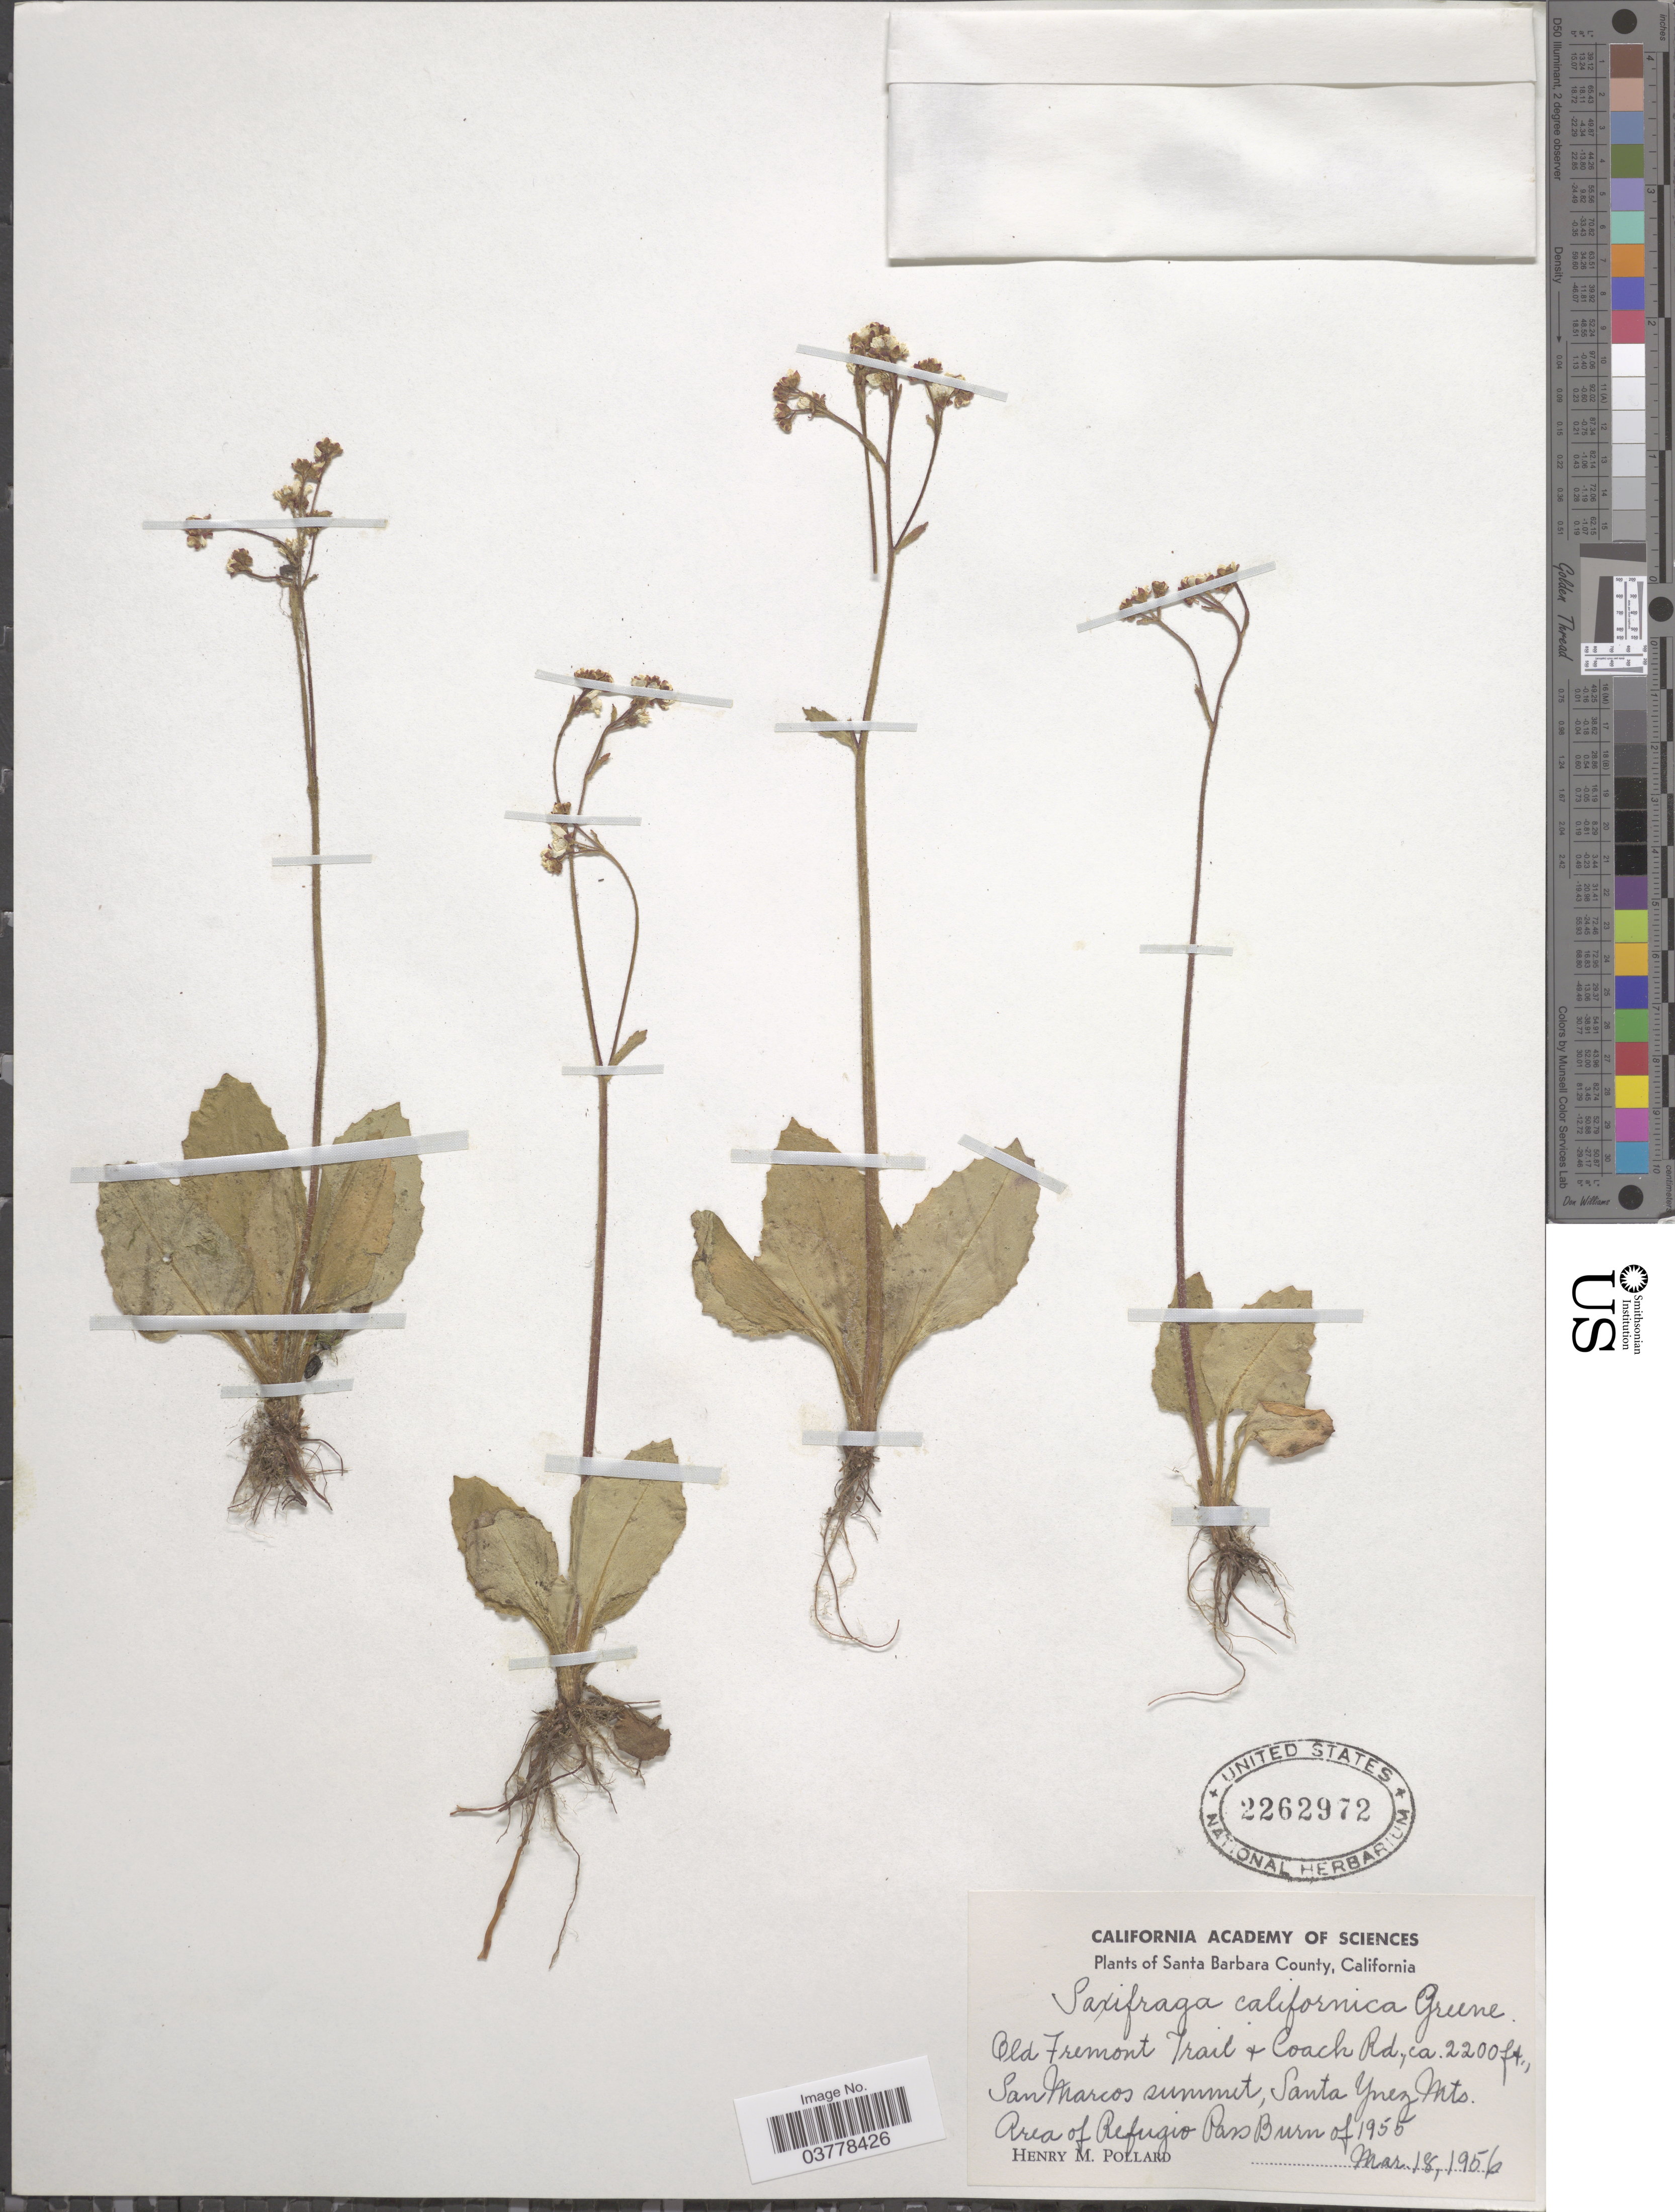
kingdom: Plantae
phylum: Tracheophyta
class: Magnoliopsida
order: Saxifragales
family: Saxifragaceae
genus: Micranthes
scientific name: Micranthes californica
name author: (Greene) Small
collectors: H. M. Pollard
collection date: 1956-03-18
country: United States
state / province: California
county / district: Santa Barbara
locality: Santa Barbara County. Old Fremont Trail & Coach Rd. San Marcos Summit, Santa Ynez Mts. Area of Refugio Pass Burn of 1955.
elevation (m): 671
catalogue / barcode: US 2262972